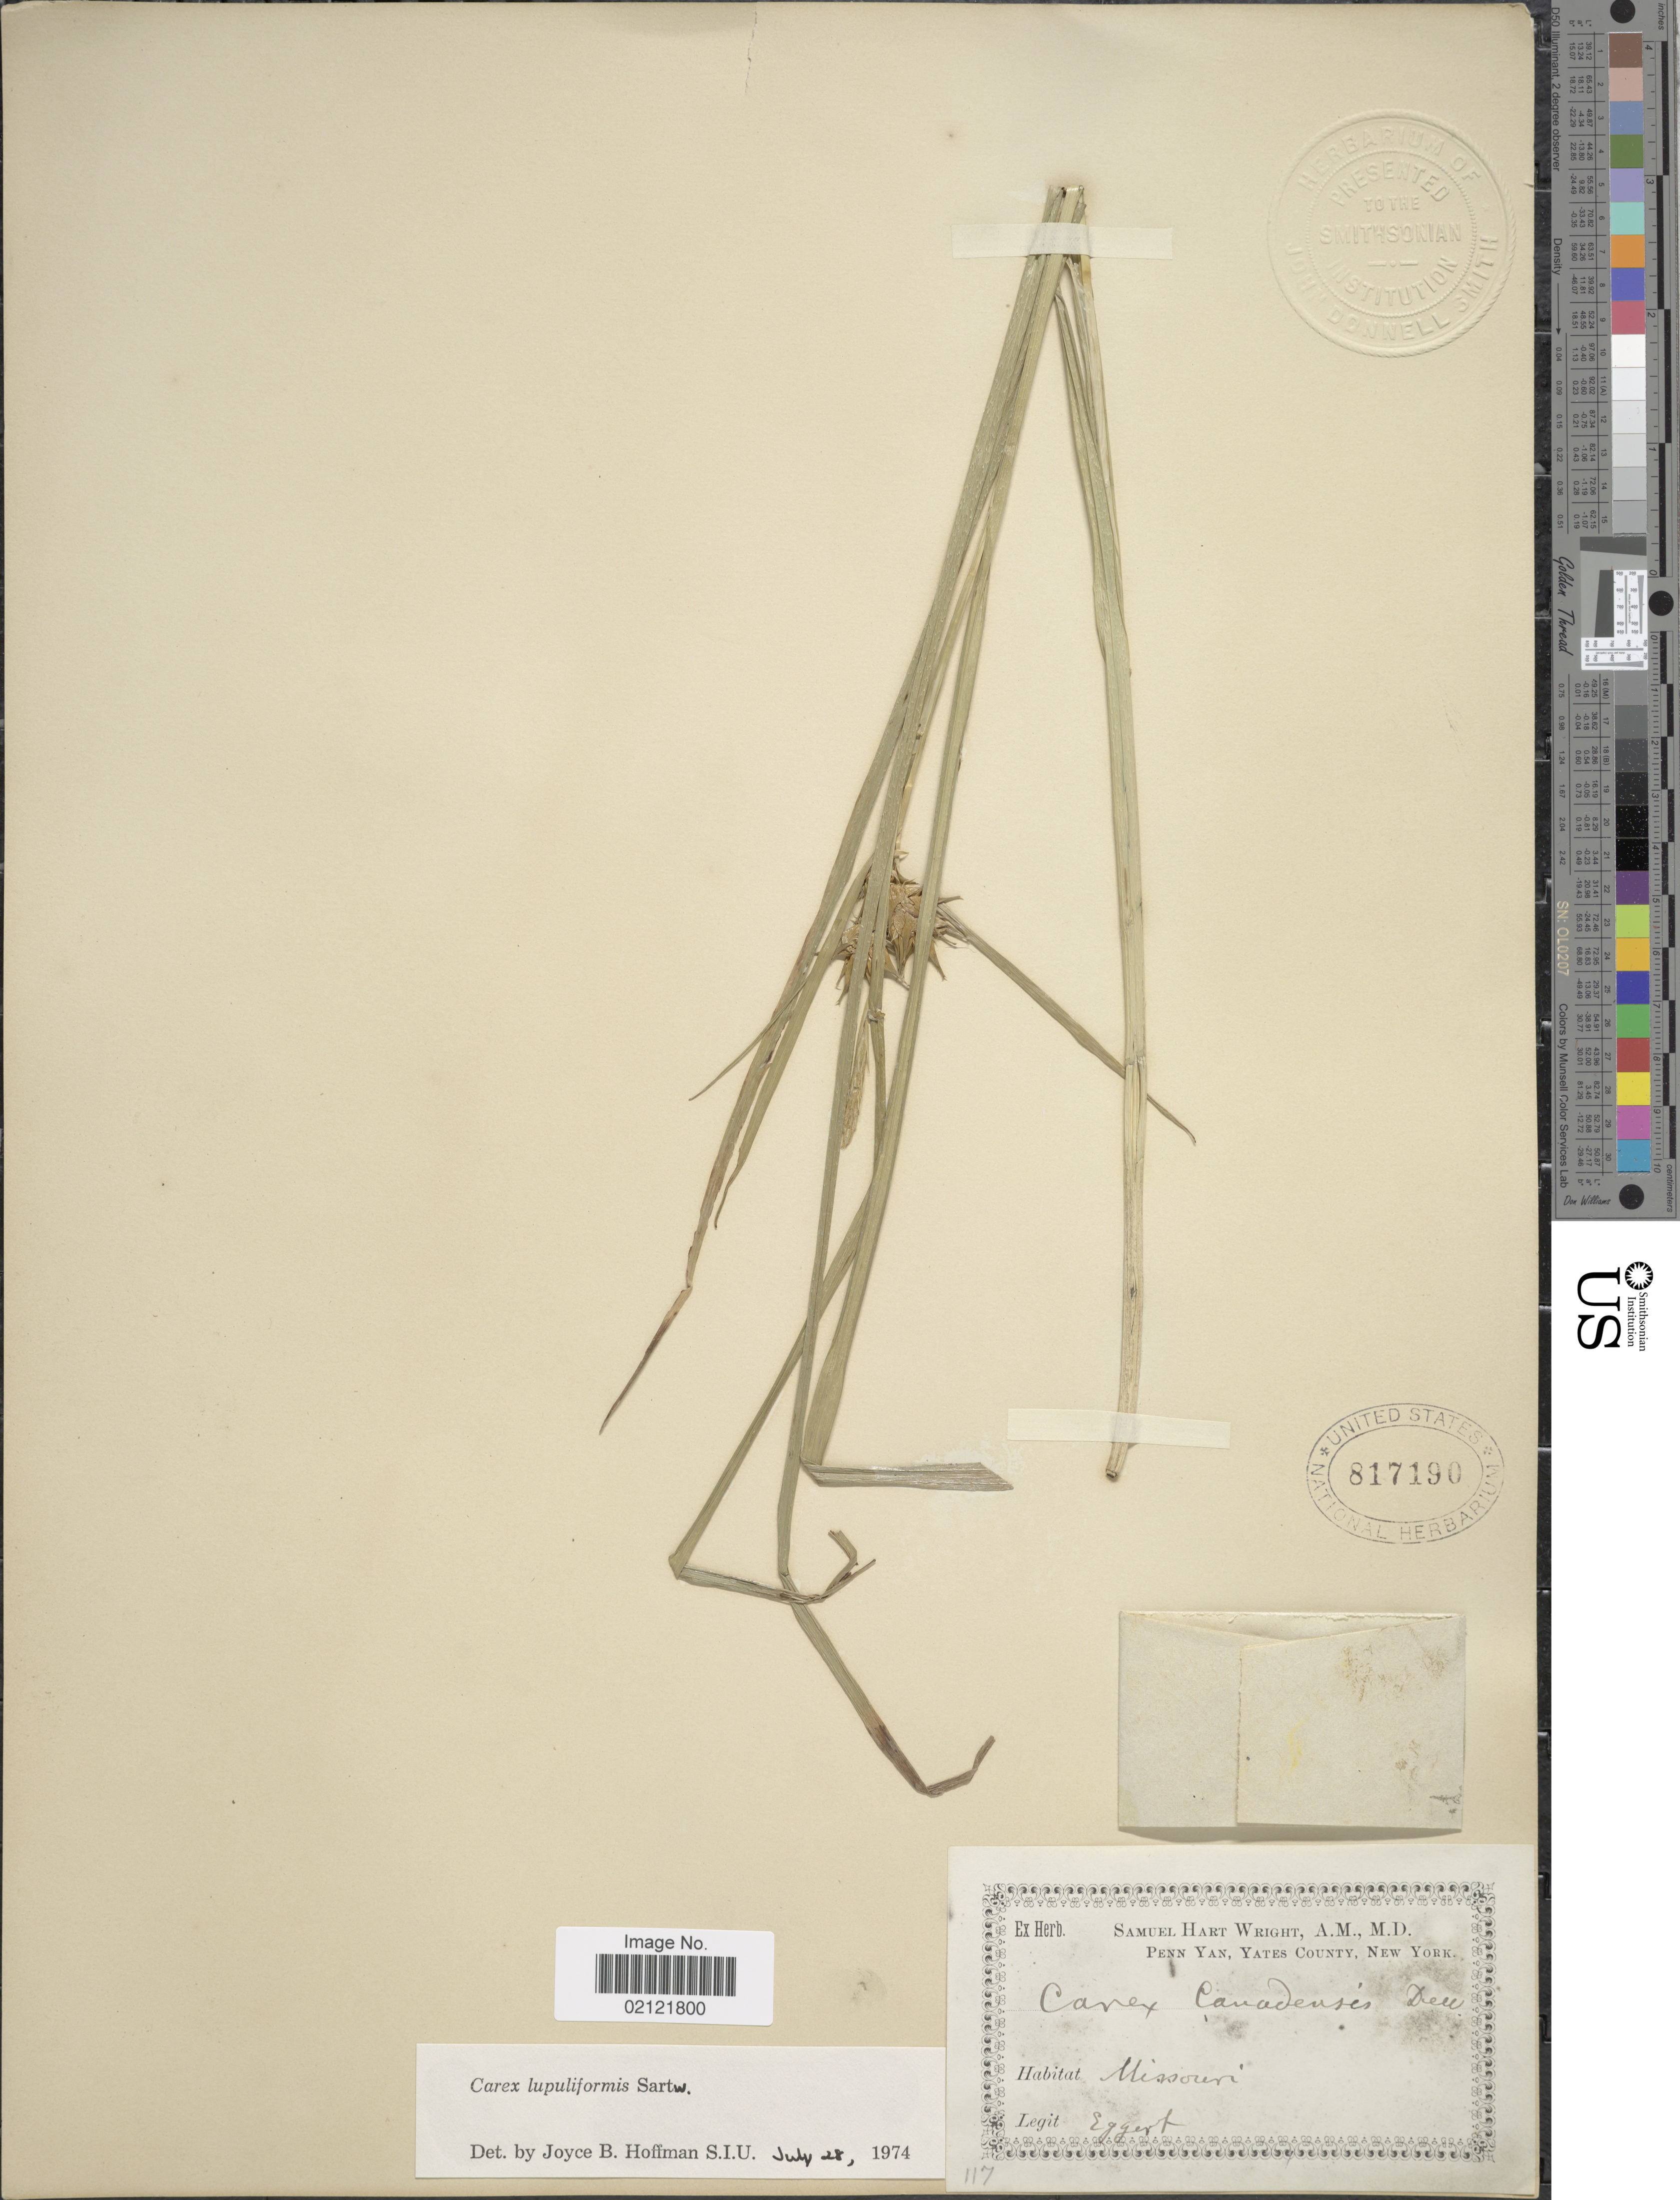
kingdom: Plantae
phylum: Tracheophyta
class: Liliopsida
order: Poales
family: Cyperaceae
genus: Carex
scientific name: Carex lupuliformis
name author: Sartwell ex Dewey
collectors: Eggert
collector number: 117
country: United States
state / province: Missouri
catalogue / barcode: US 817190